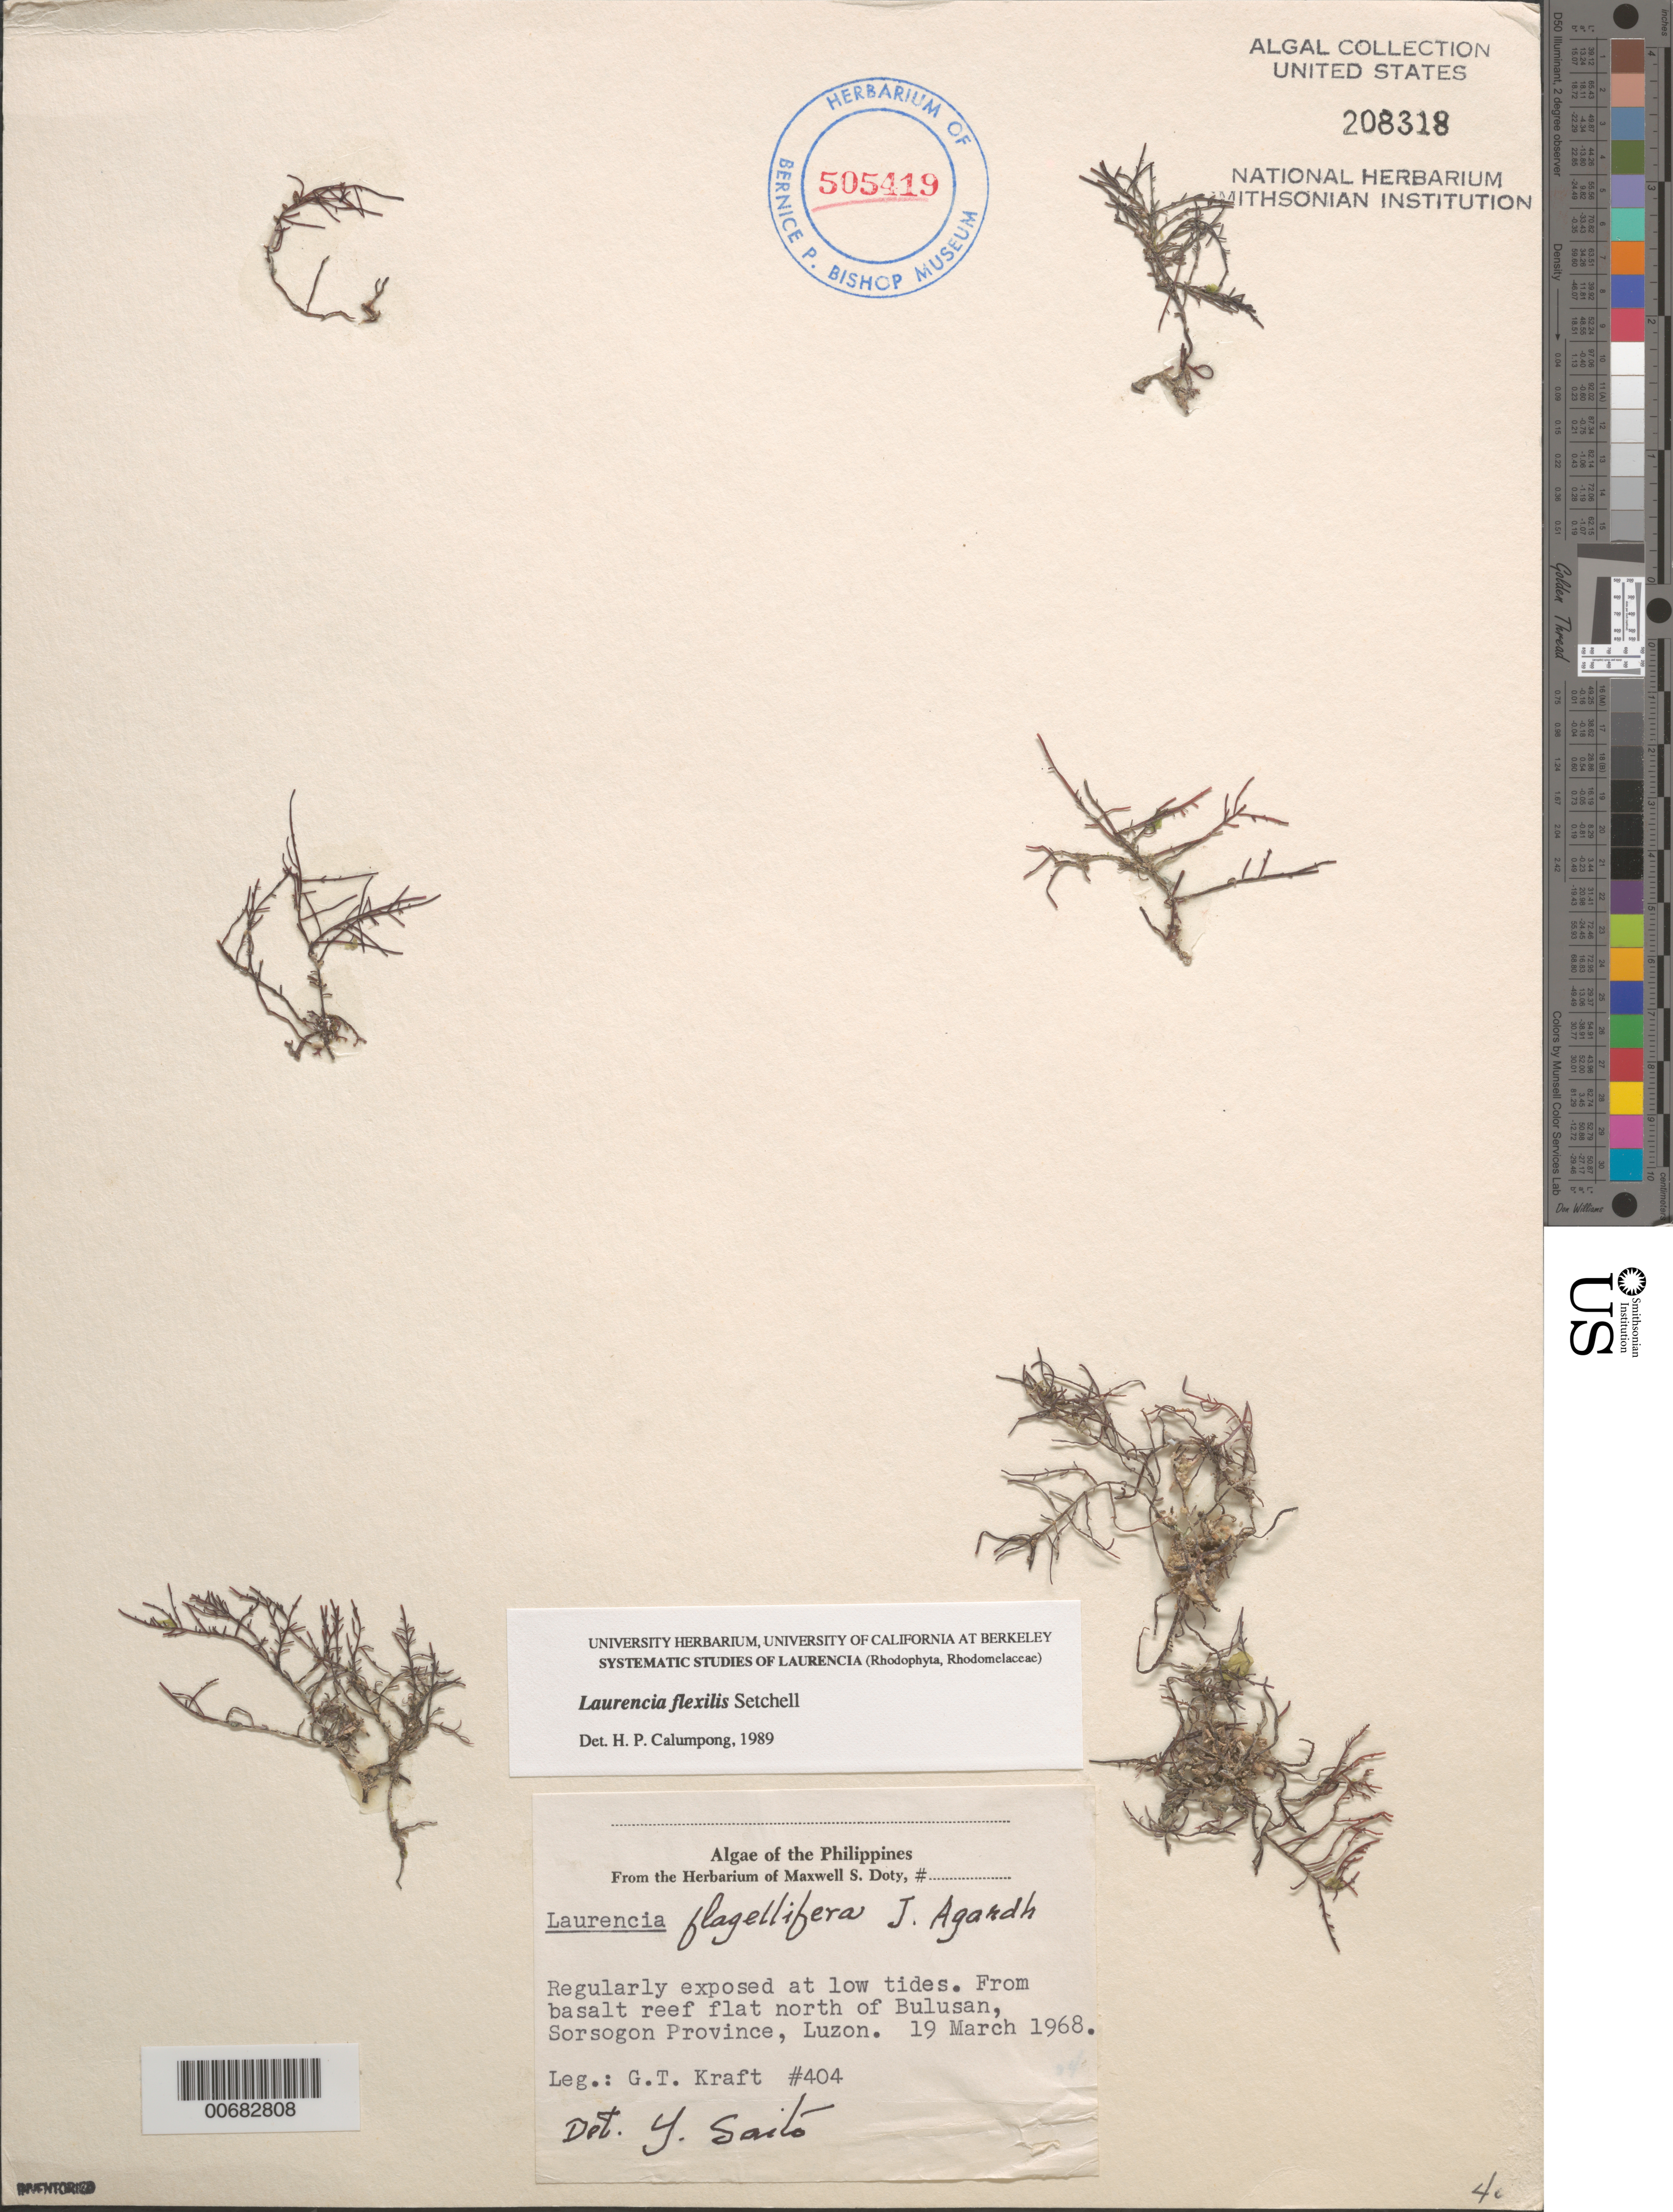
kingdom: Plantae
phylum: Rhodophyta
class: Florideophyceae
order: Ceramiales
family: Rhodomelaceae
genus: Ohelopapa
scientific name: Ohelopapa flexilis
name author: (Setchell) F. Rousseau et al.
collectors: G. T. Kraft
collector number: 404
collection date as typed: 19 Mar 1968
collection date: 1968-03-19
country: Philippines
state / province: Bicol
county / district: Sorsogon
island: Luzon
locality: Reef flat north of Bulusan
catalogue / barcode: US 208318